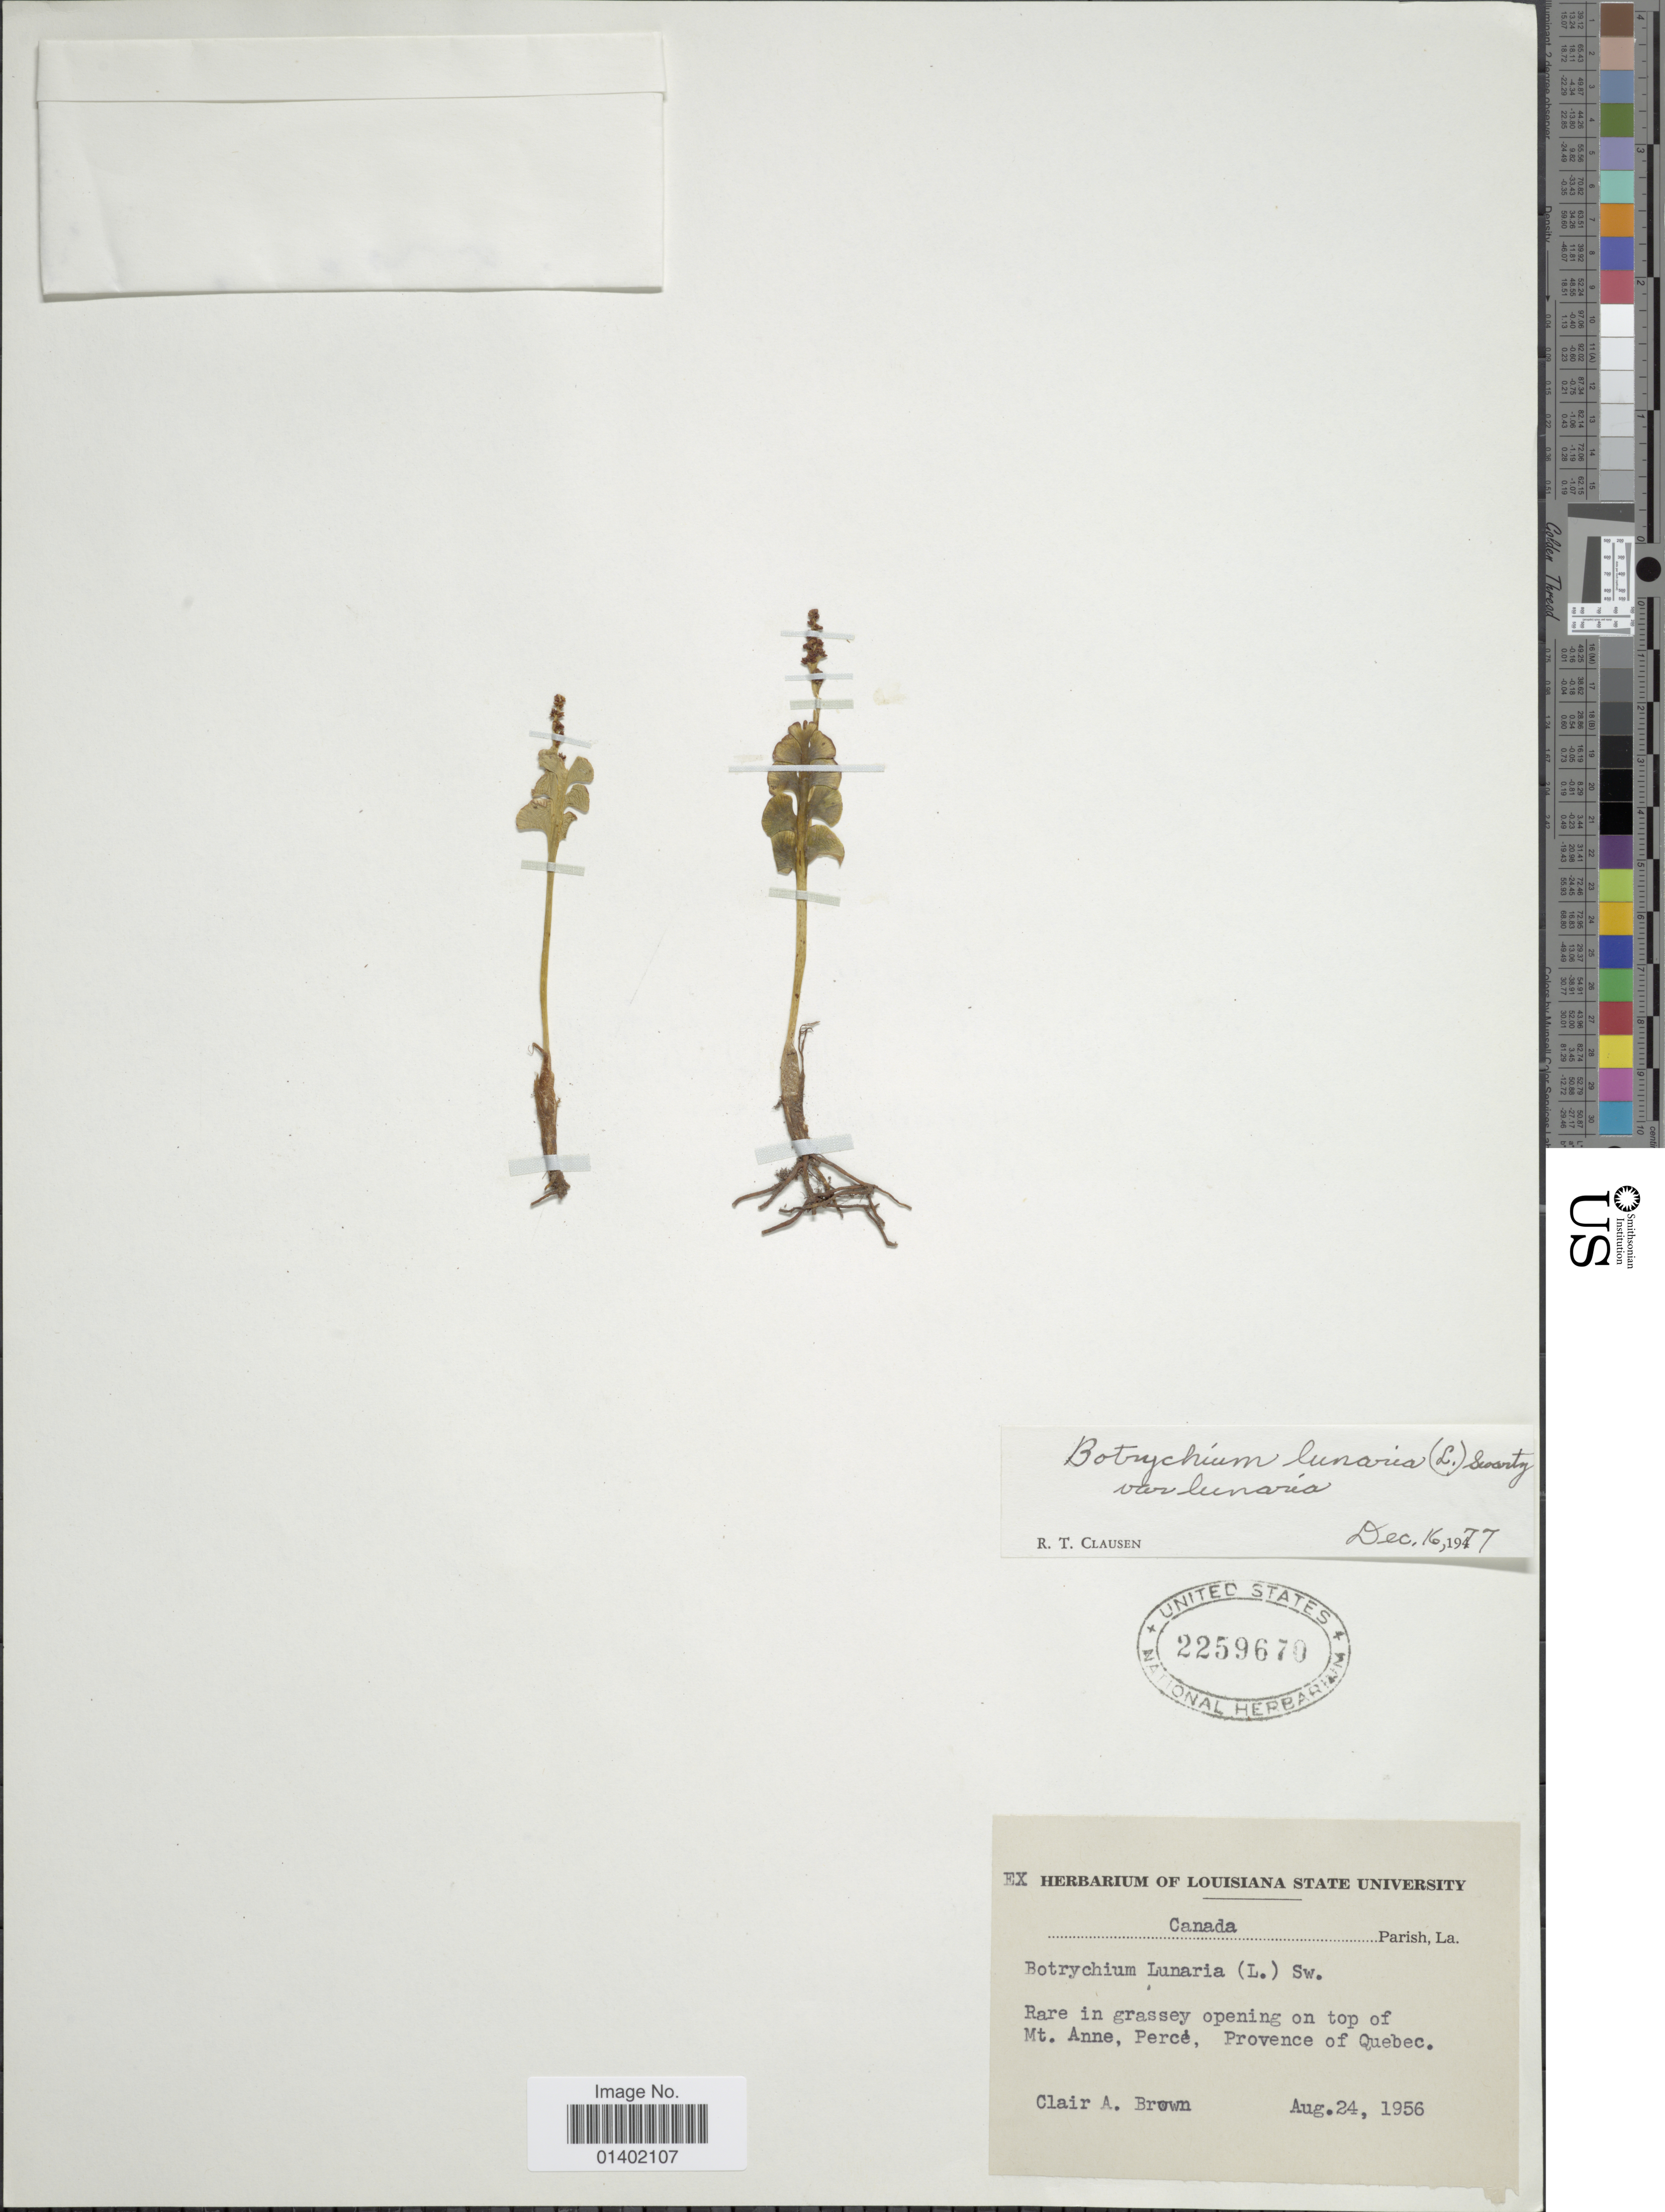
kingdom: Plantae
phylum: Tracheophyta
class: Polypodiopsida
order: Ophioglossales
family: Ophioglossaceae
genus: Botrychium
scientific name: Botrychium lunaria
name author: (L.) Sw.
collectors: C. A. Brown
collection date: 1956-08-24/1977-12-16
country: Canada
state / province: Quebec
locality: Canada, Parish, La. Provence of Quebec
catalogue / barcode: US 2259670